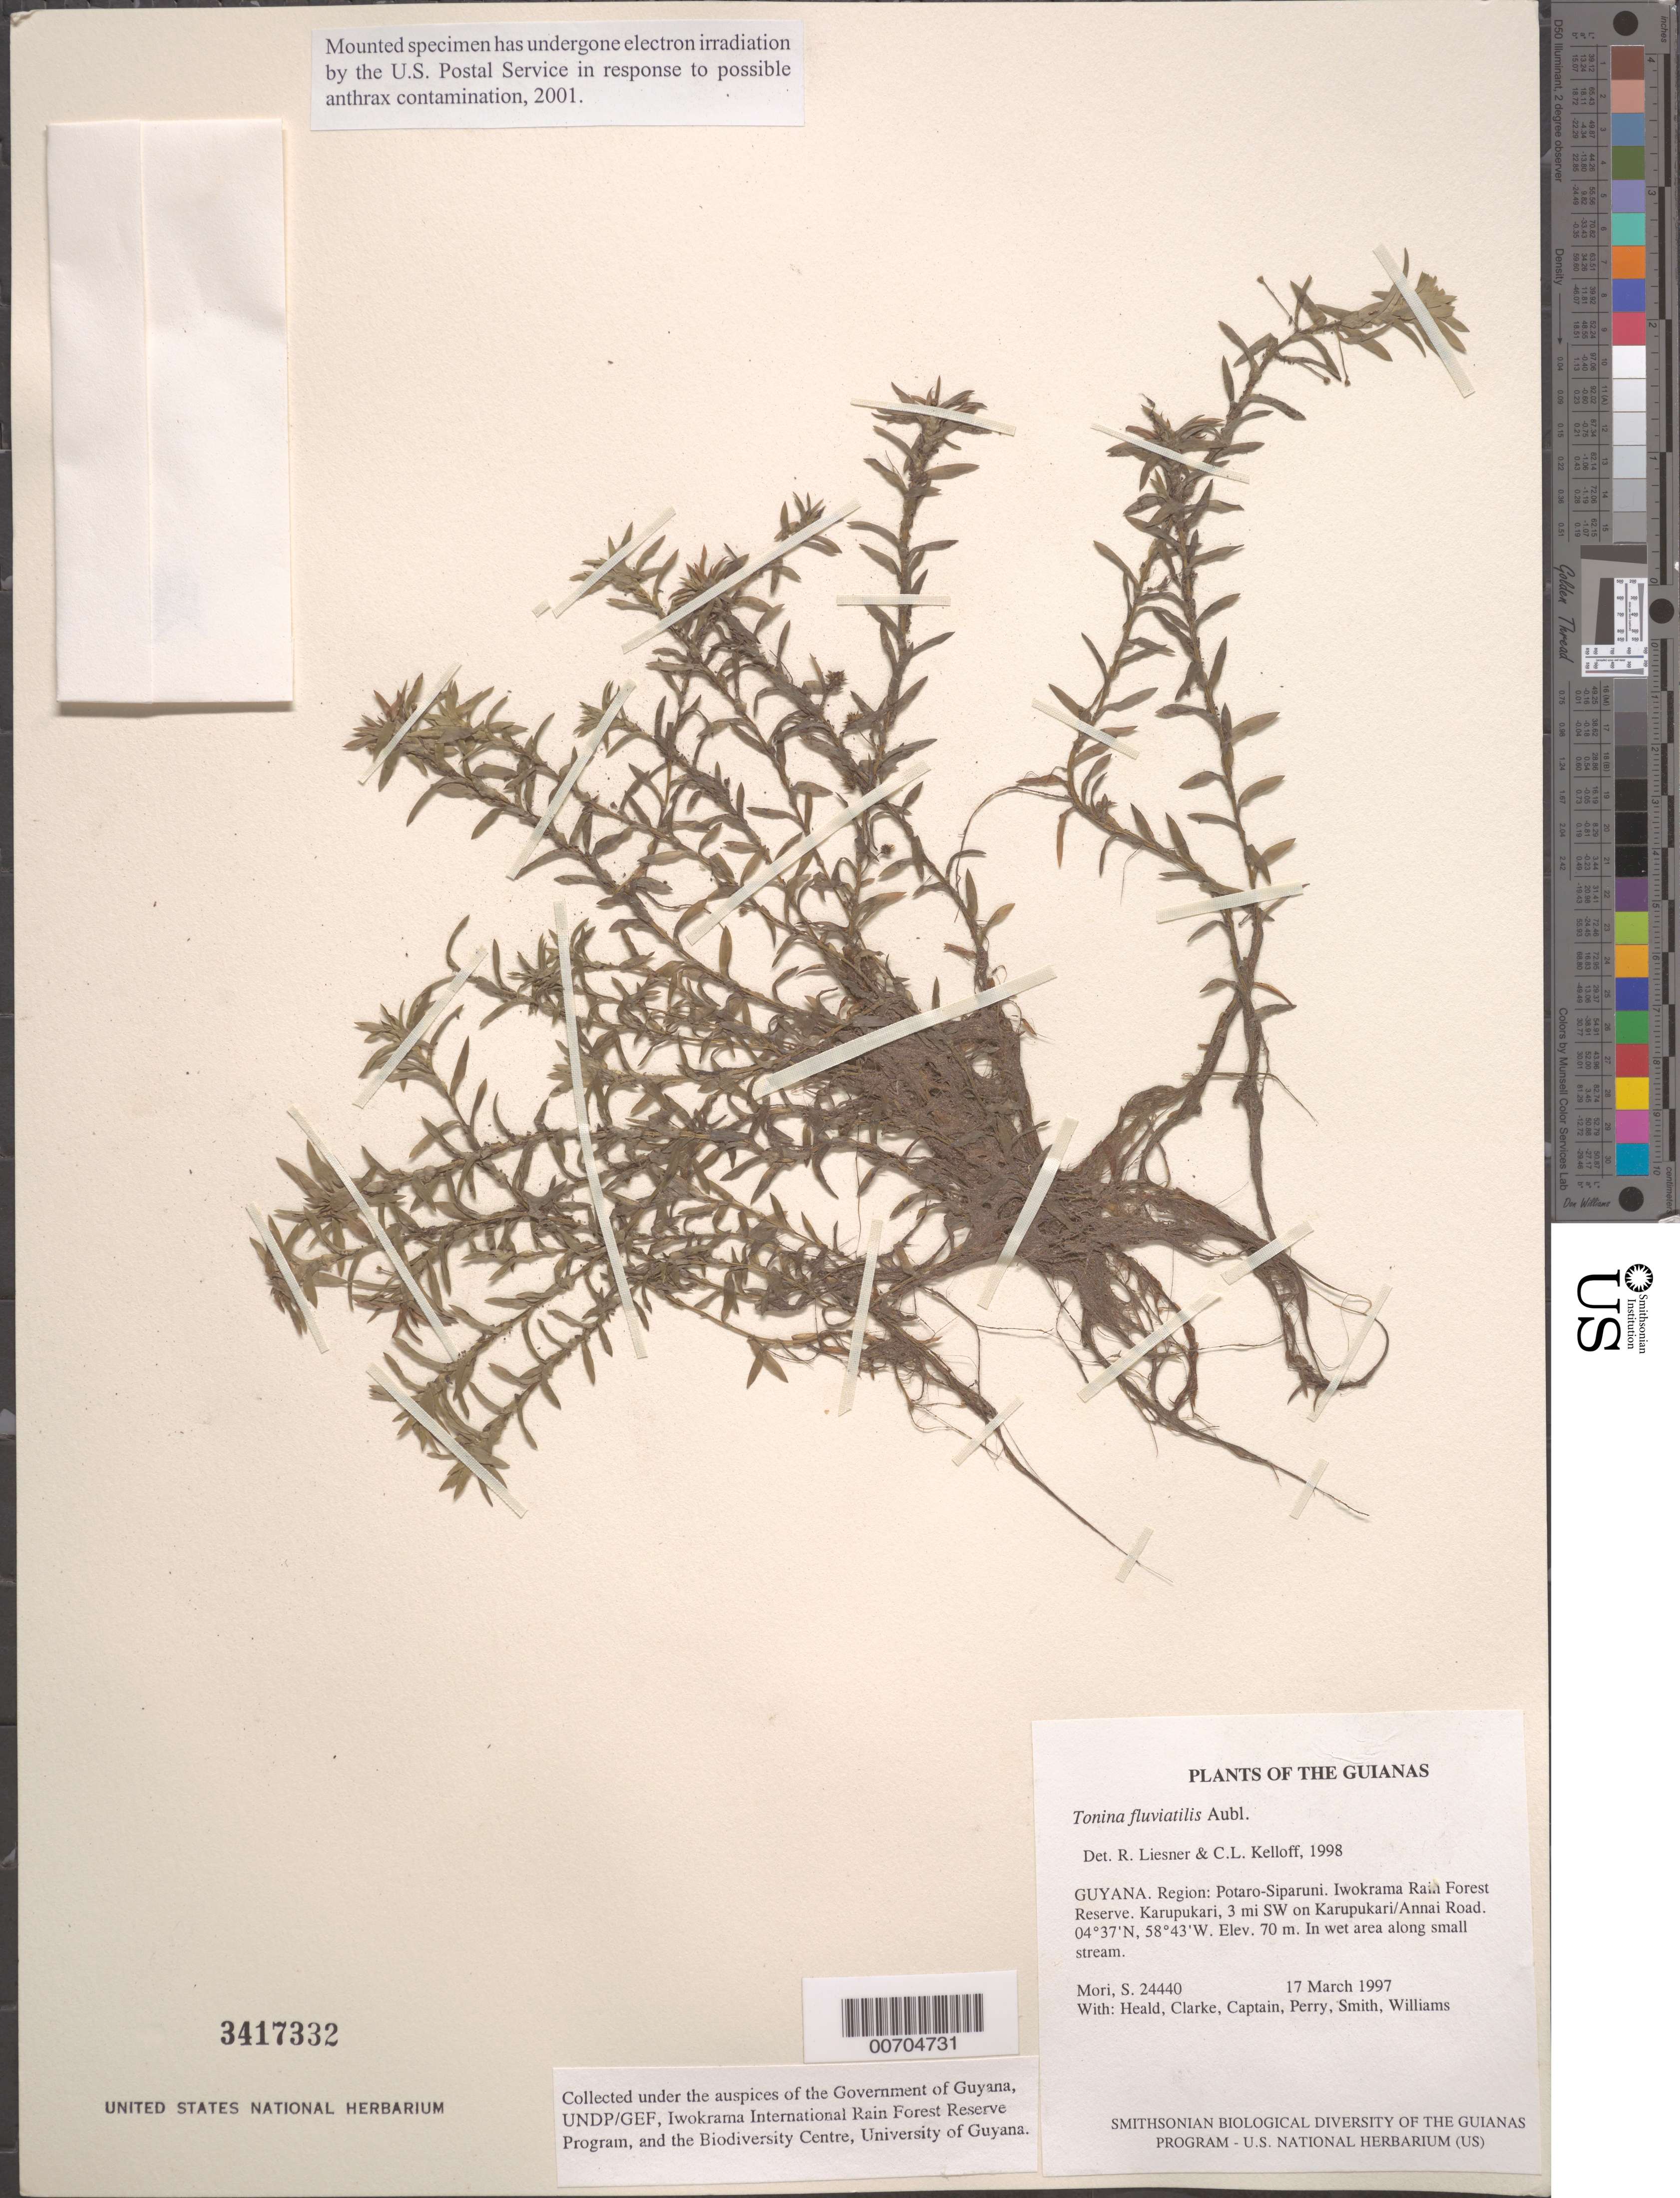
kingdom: Plantae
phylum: Tracheophyta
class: Liliopsida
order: Poales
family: Eriocaulaceae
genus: Tonina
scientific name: Tonina fluviatilis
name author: Aubl.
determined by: Kelloff, Carol L.; Liesner, R. L.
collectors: S. Mori, S. Heald, D. Clarke, C. Captain, C. Perry, -- Smith & R. Williams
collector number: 24440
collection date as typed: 17 March 1997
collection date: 1997-03-17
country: Guyana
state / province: Potaro-Siparuni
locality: Iwokrama Rain Forest Reserve. Karupukari, 3 mi SW on Karupukari/Annai Road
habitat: In wet area along small stream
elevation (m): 70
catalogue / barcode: US 3417332